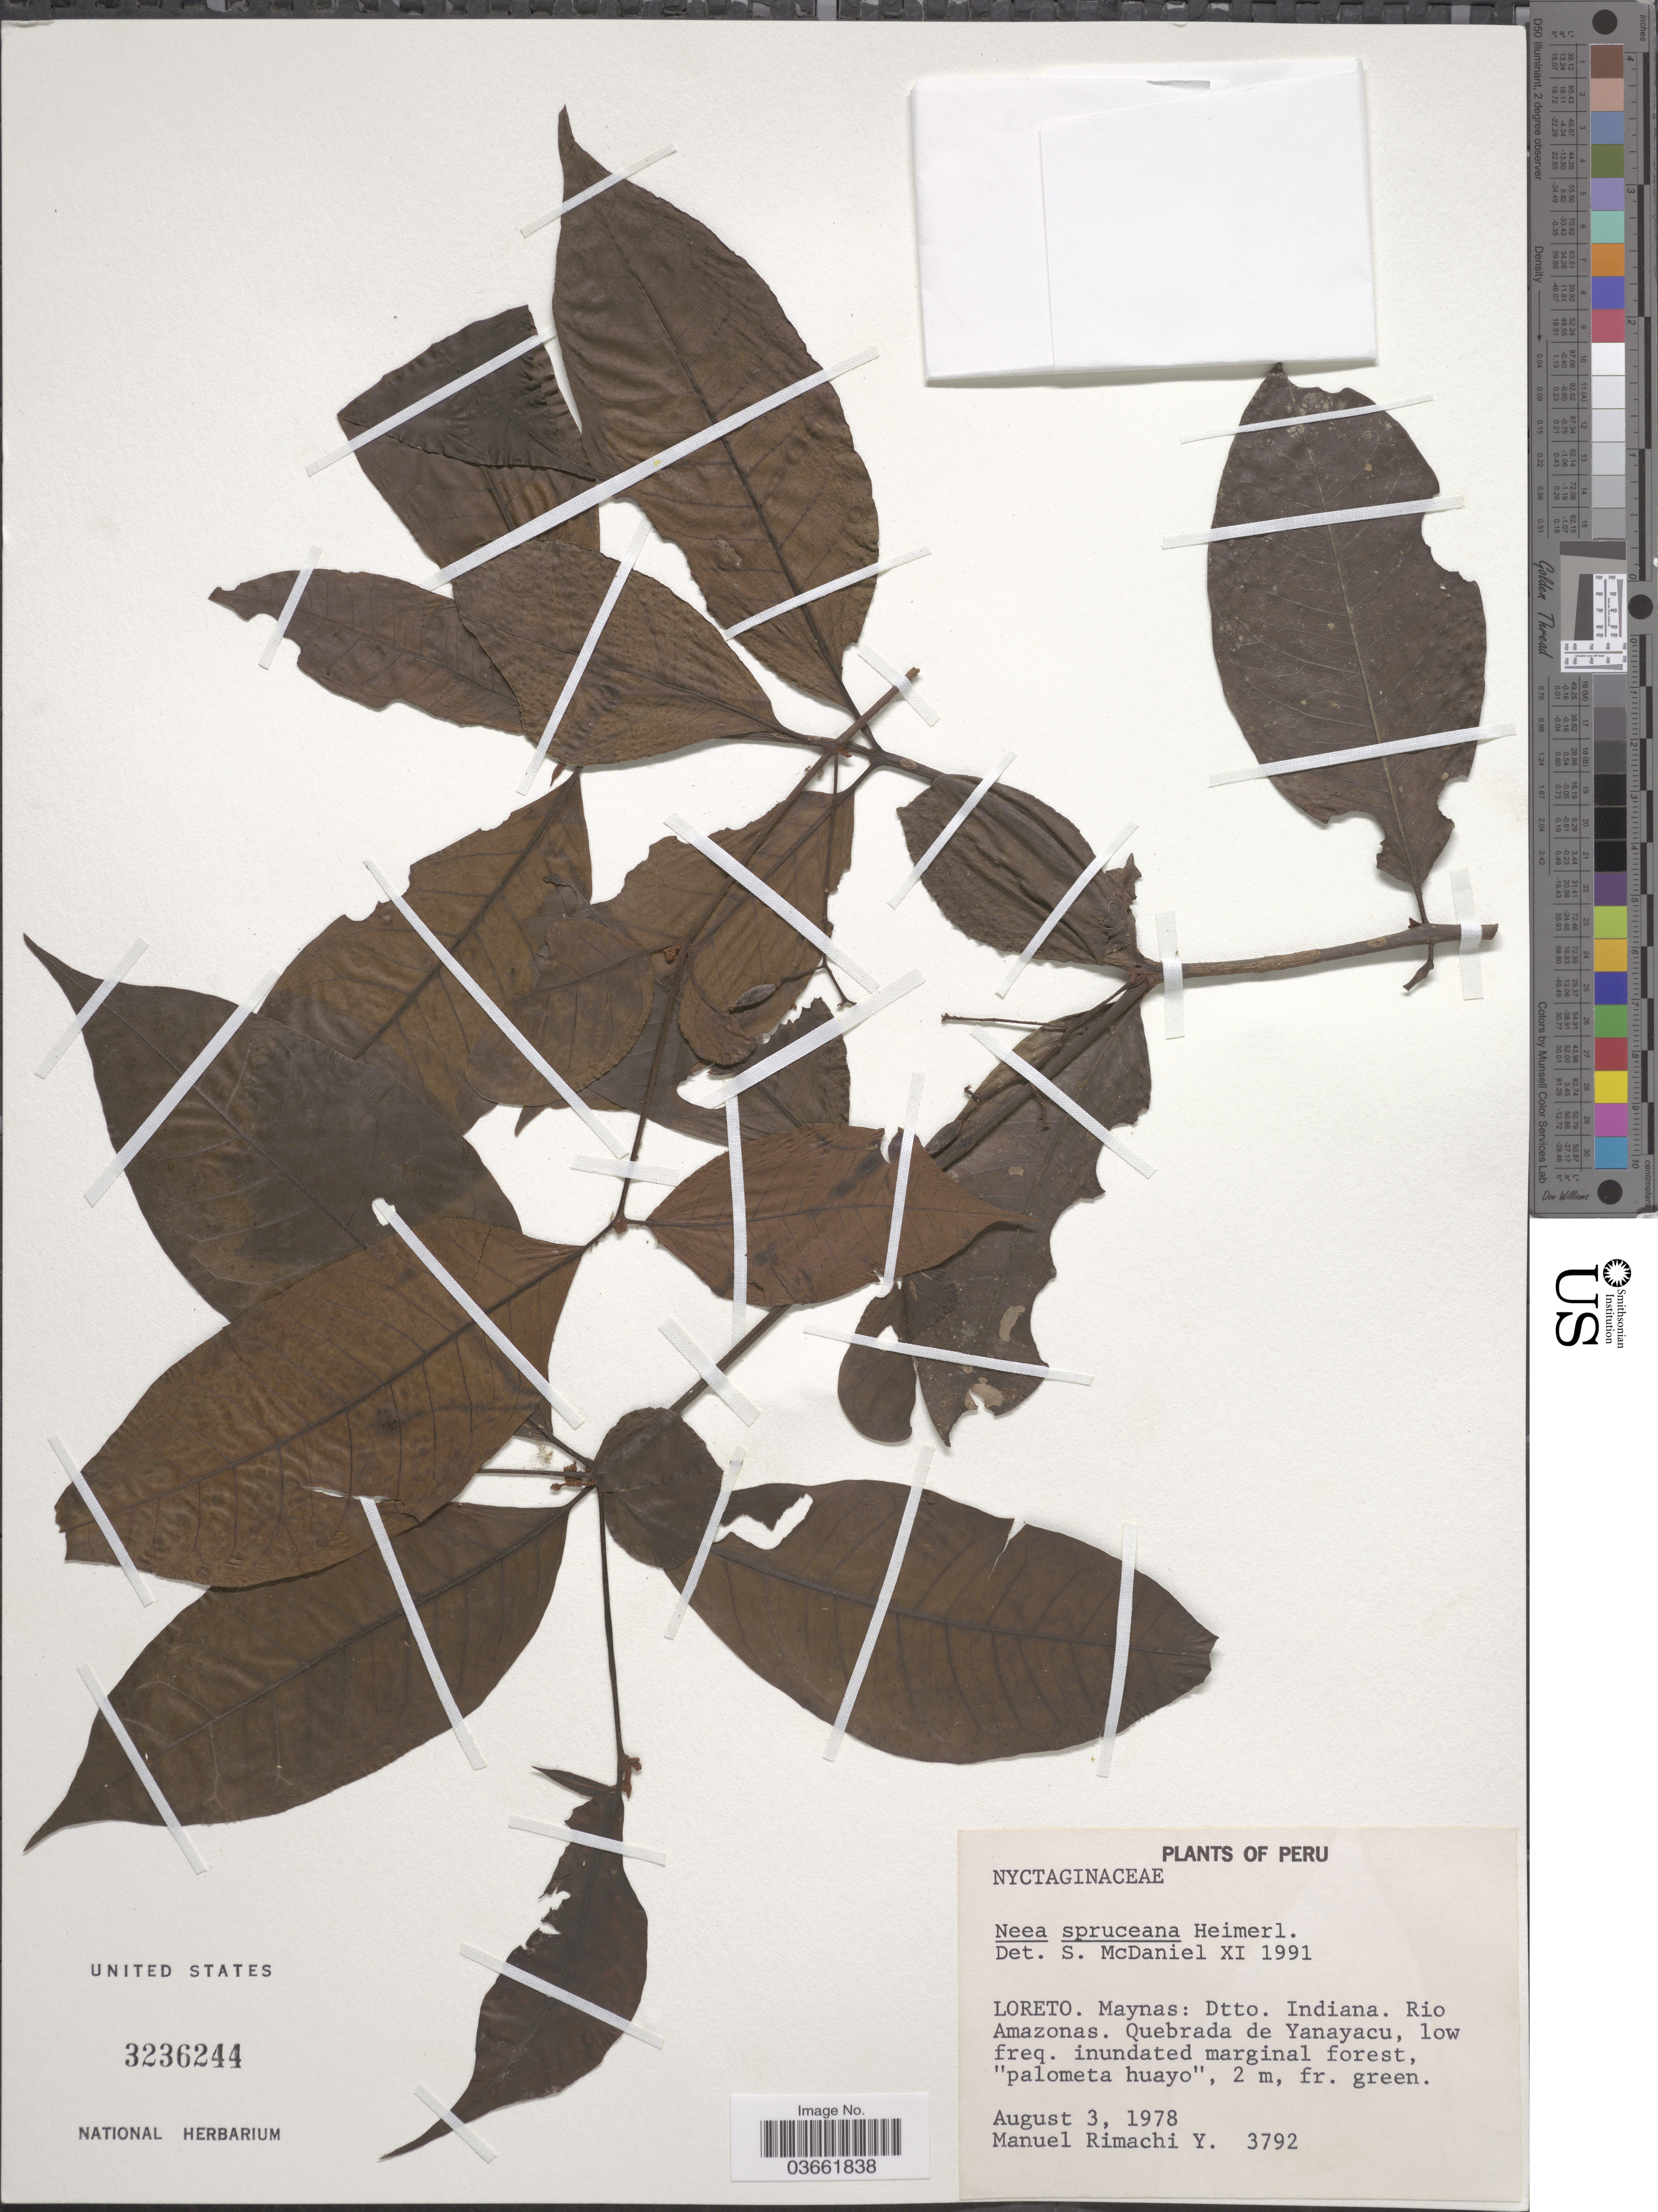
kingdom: Plantae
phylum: Tracheophyta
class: Magnoliopsida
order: Caryophyllales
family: Nyctaginaceae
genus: Neea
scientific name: Neea spruceana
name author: Heimerl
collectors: M. Rimachi Y.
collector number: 3792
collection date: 1978-08-03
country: Peru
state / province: Loreto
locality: Maynas: Dtto. Indiana. Rio Amazonas. Quebrada de Yanayacu.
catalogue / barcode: US 3236244